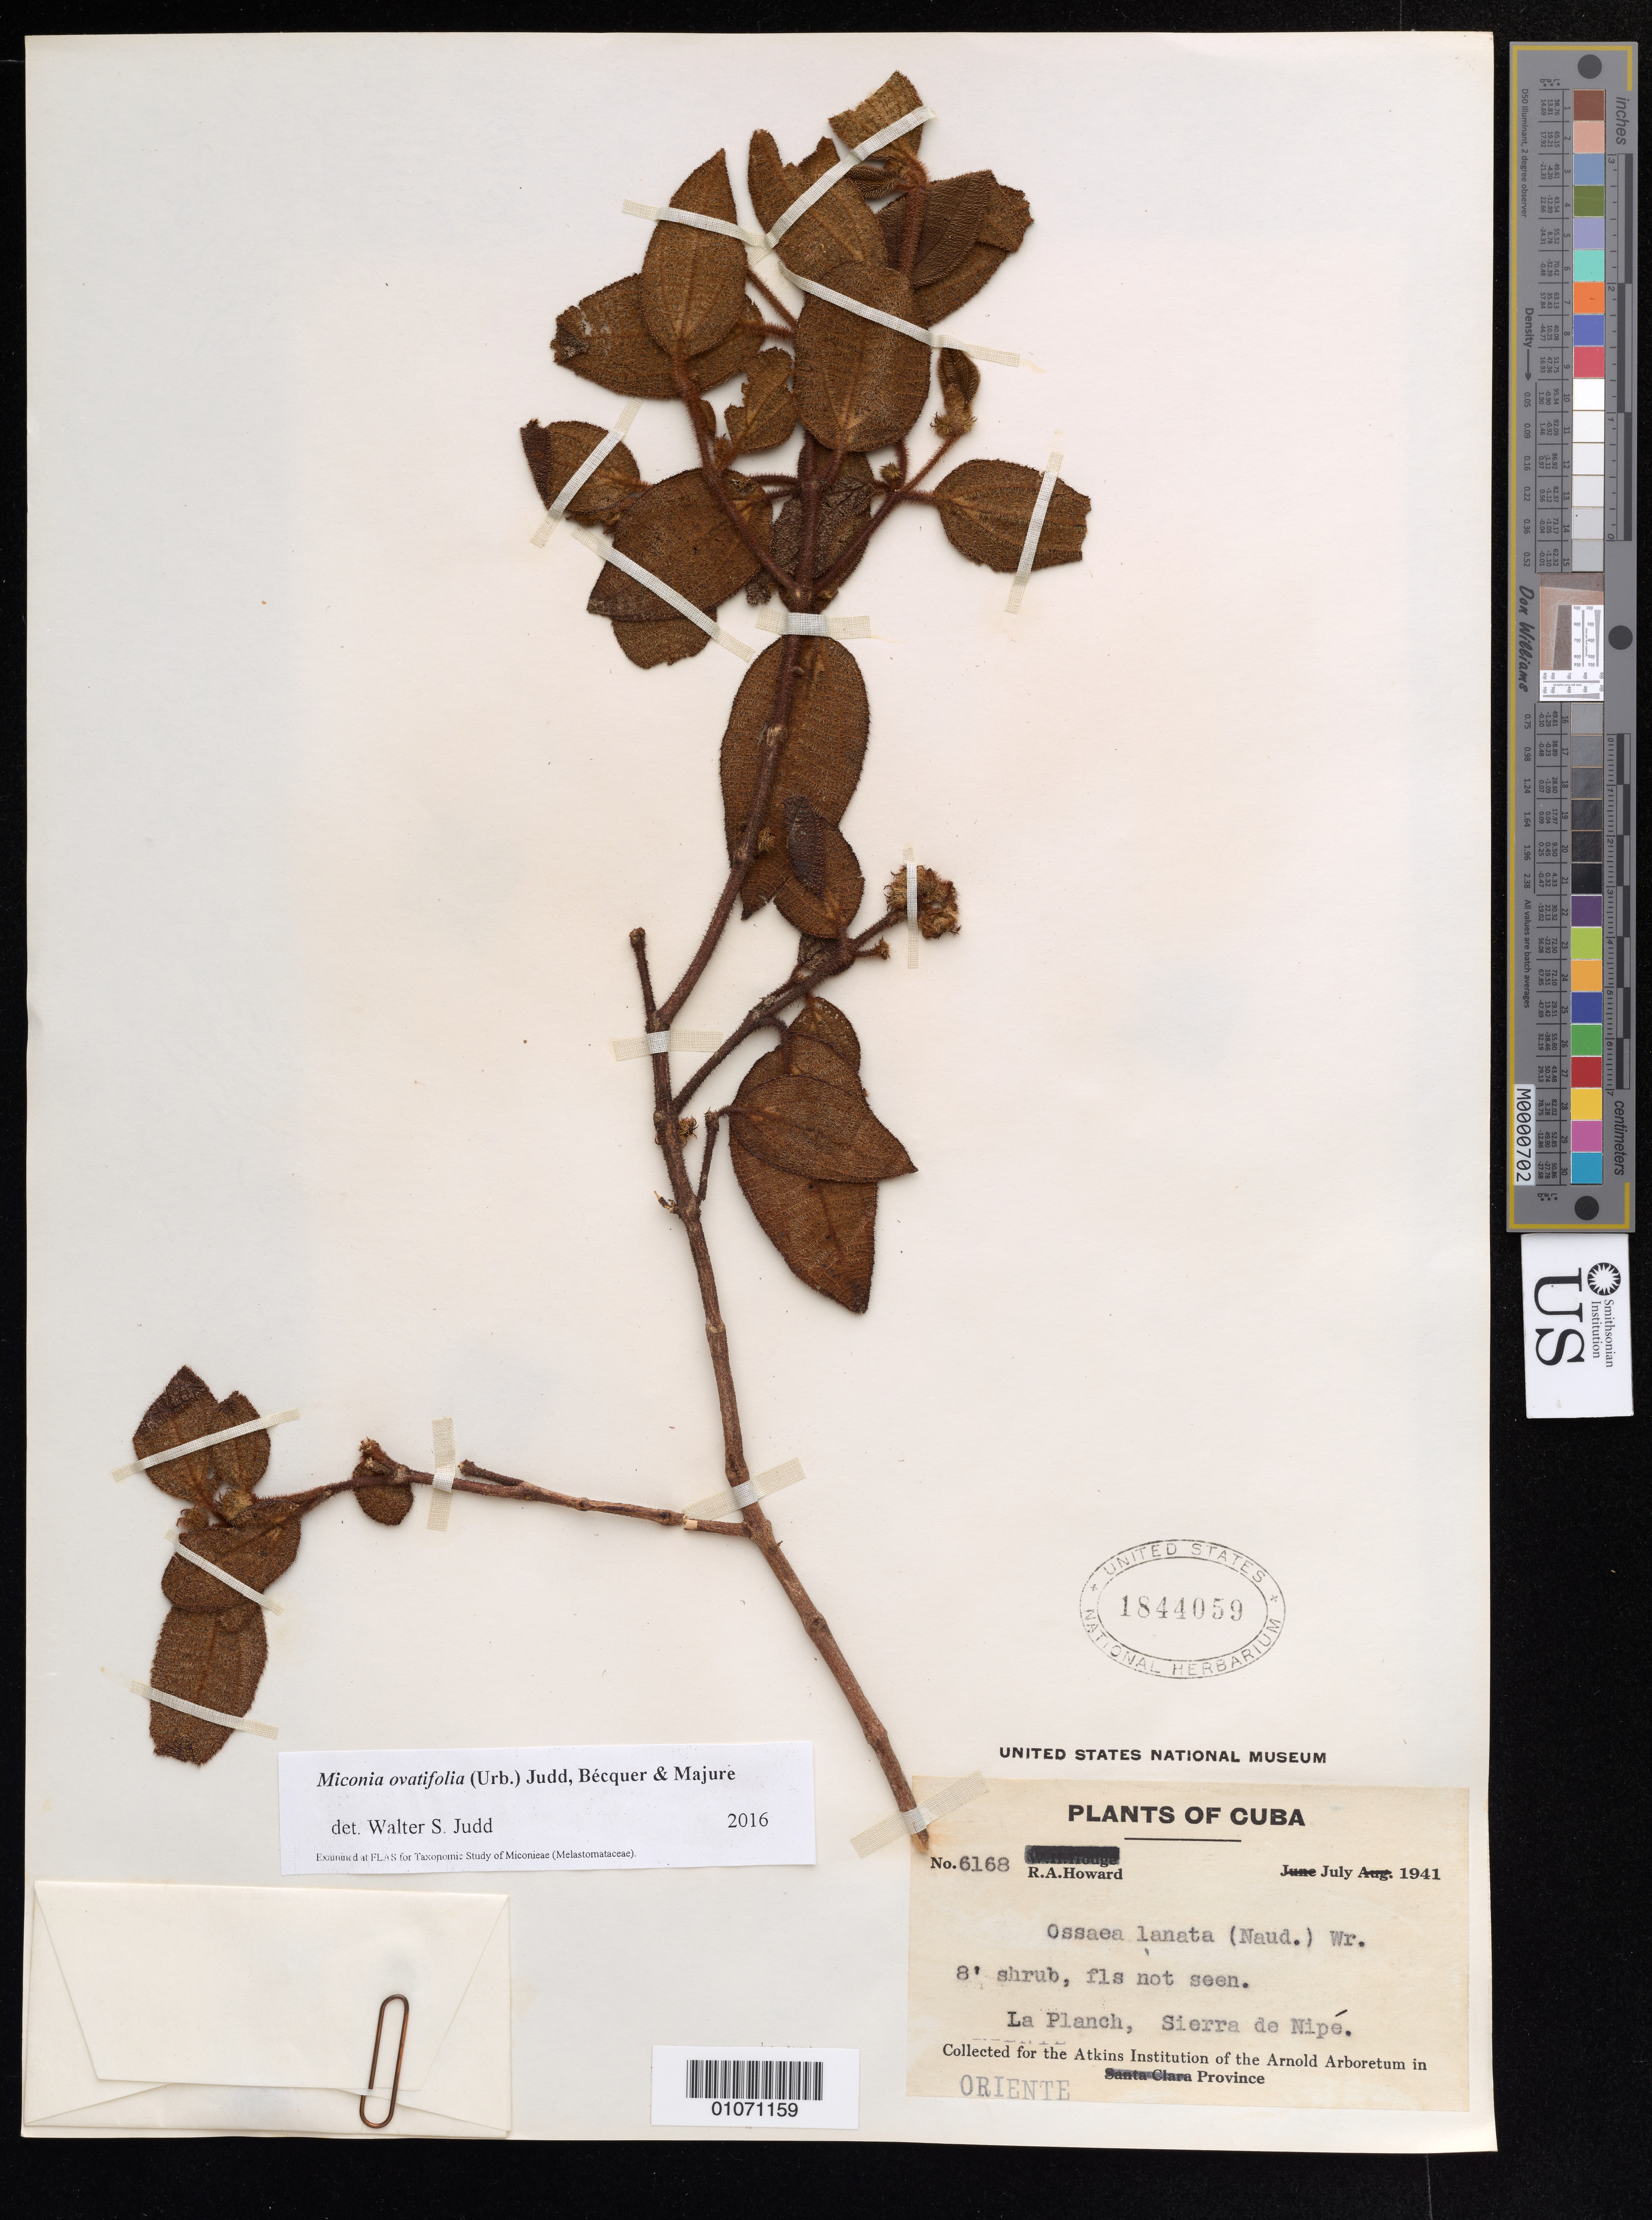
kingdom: Plantae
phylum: Tracheophyta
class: Magnoliopsida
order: Myrtales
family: Melastomataceae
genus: Miconia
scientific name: Miconia ovatifolia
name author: (Urb.) Judd et al.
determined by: Judd, Walter S.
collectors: R. A. Howard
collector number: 6168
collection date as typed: Jul 1941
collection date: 1941-07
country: Cuba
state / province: Holguín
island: Cuba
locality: Sierra de Nipe, La Planch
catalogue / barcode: US 1844059